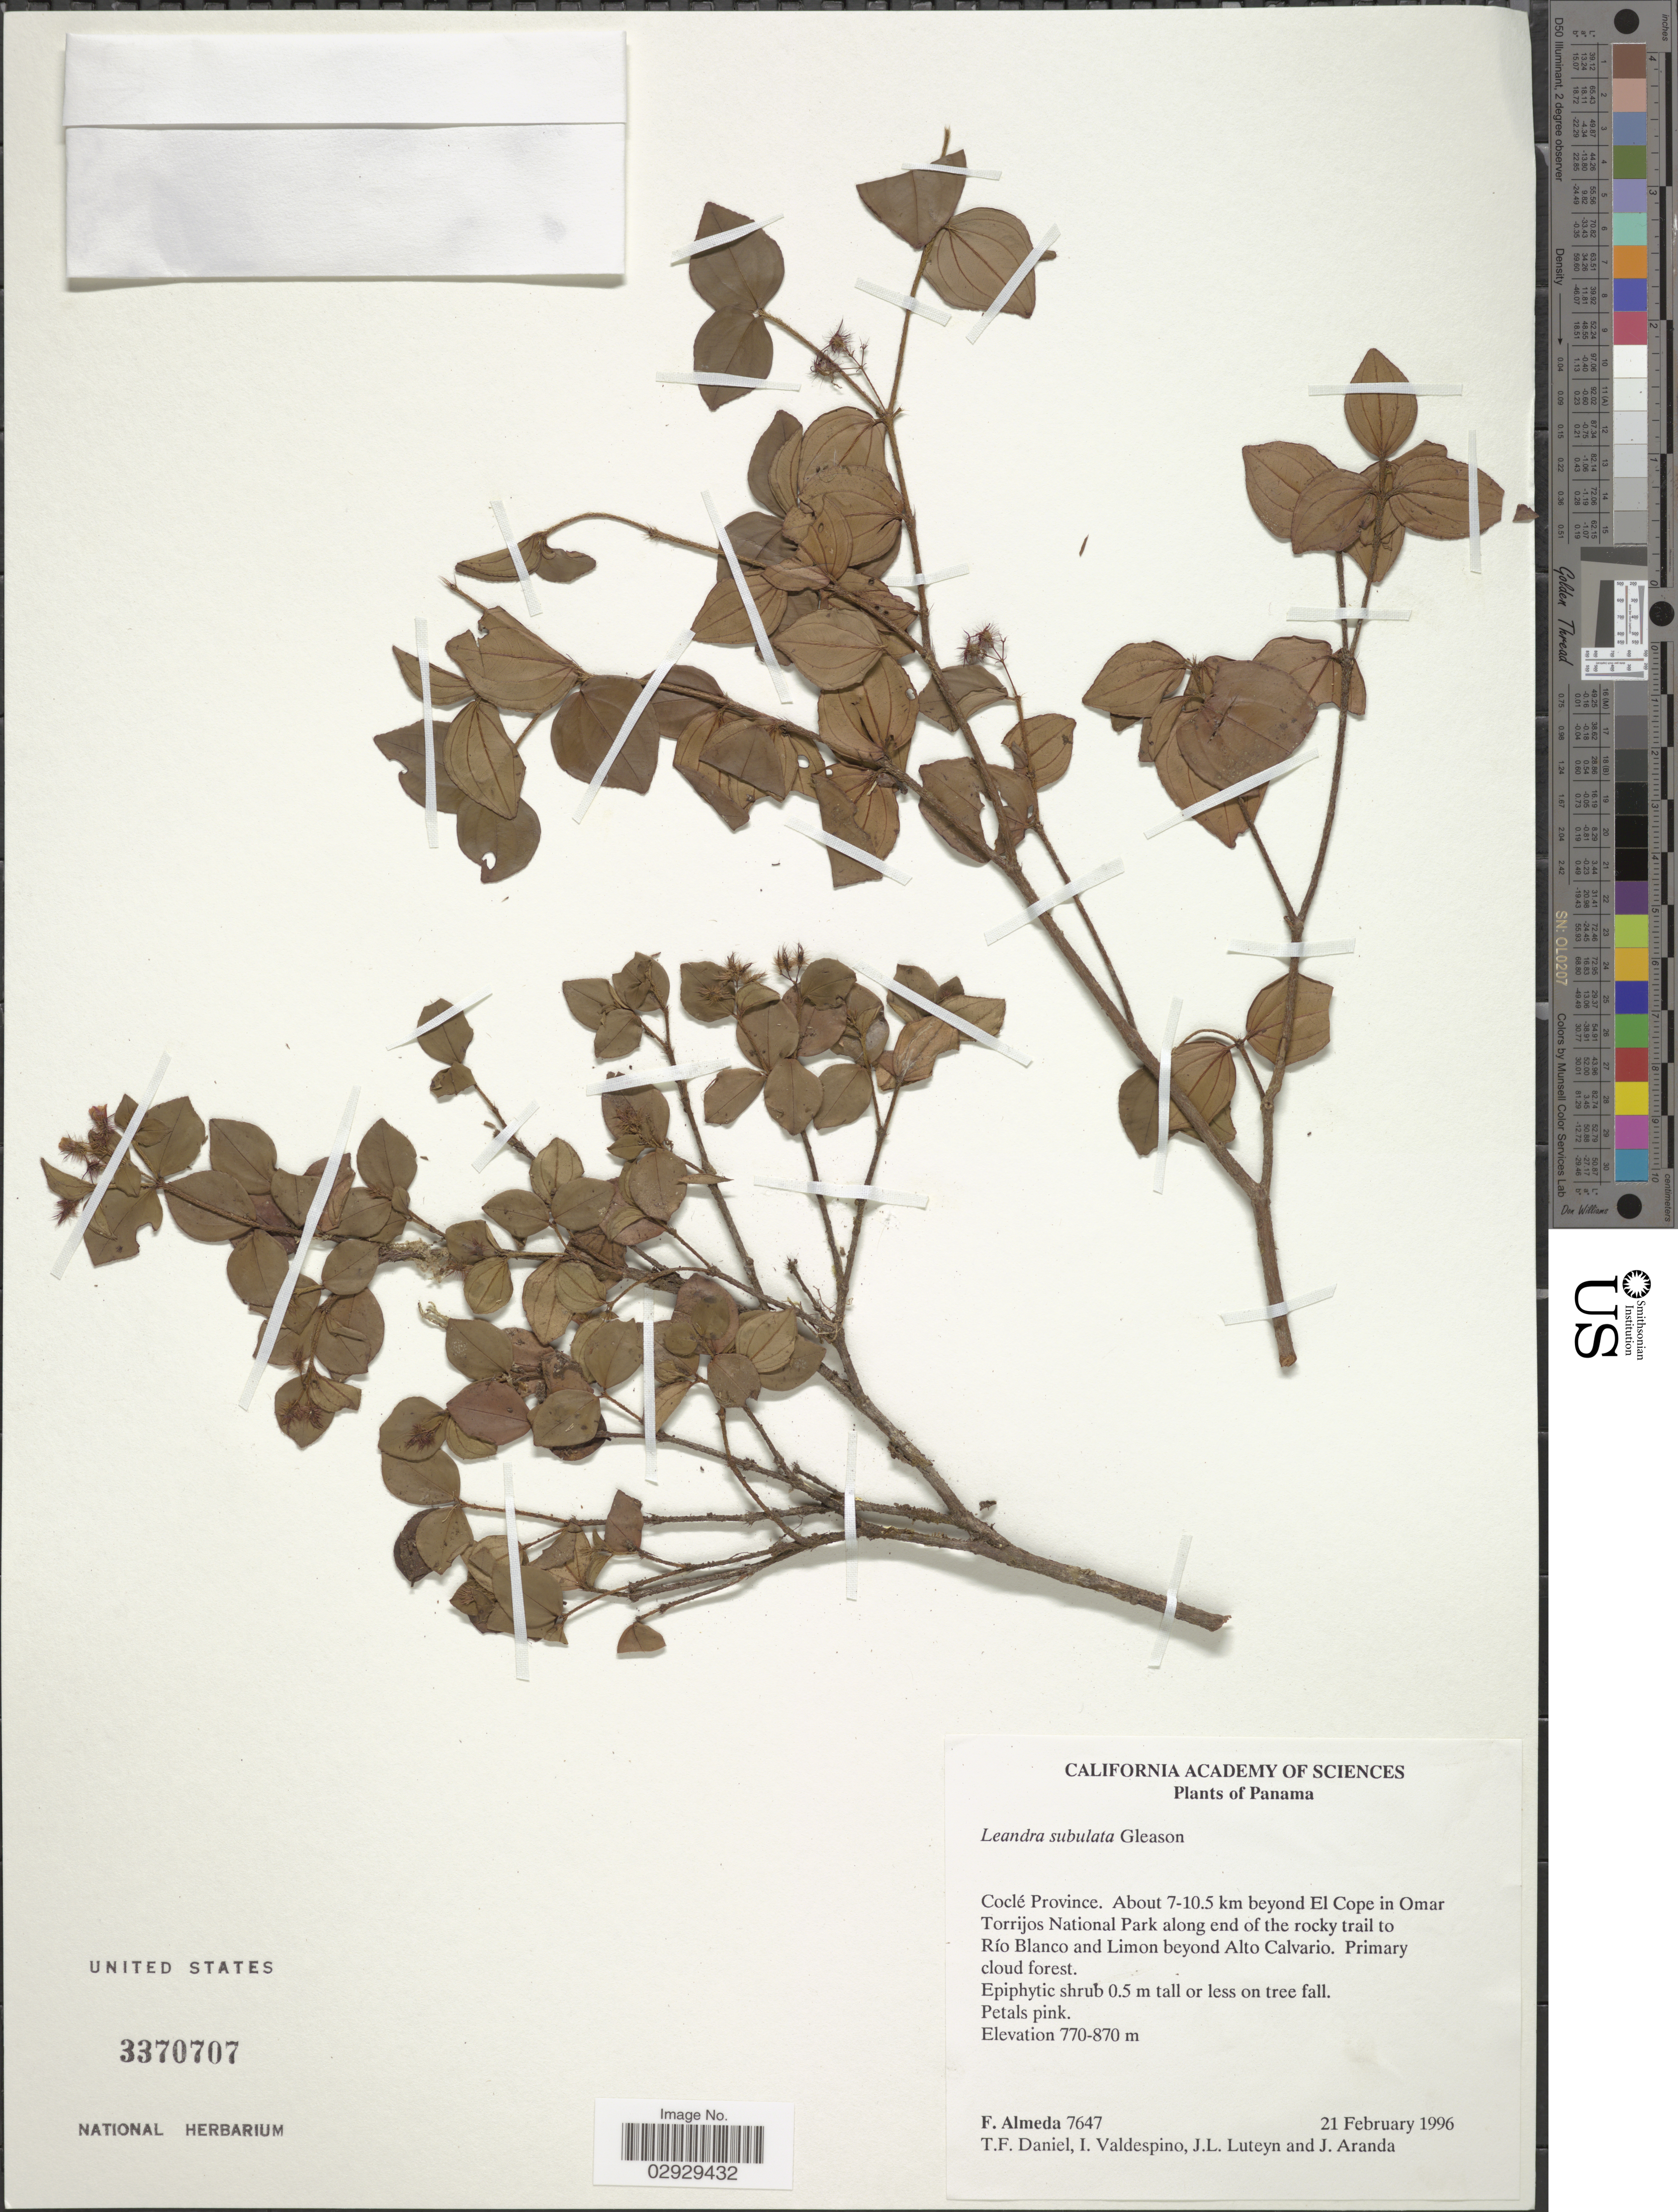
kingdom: Plantae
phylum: Tracheophyta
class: Magnoliopsida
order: Myrtales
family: Melastomataceae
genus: Leandra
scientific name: Leandra subulata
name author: Gleason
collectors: F. Almeda, T. F. Daniel, I. Valdespino, J. Luteyn & J. Aranda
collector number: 7647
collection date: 1996-02-21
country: Panama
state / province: Coclé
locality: About 7-10.5 km beyond El Cope in Omar Torrijos National Park along end of the rocky trail to Río Blanco and Limon beyond Alto Calvario.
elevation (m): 770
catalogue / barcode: US 3370707